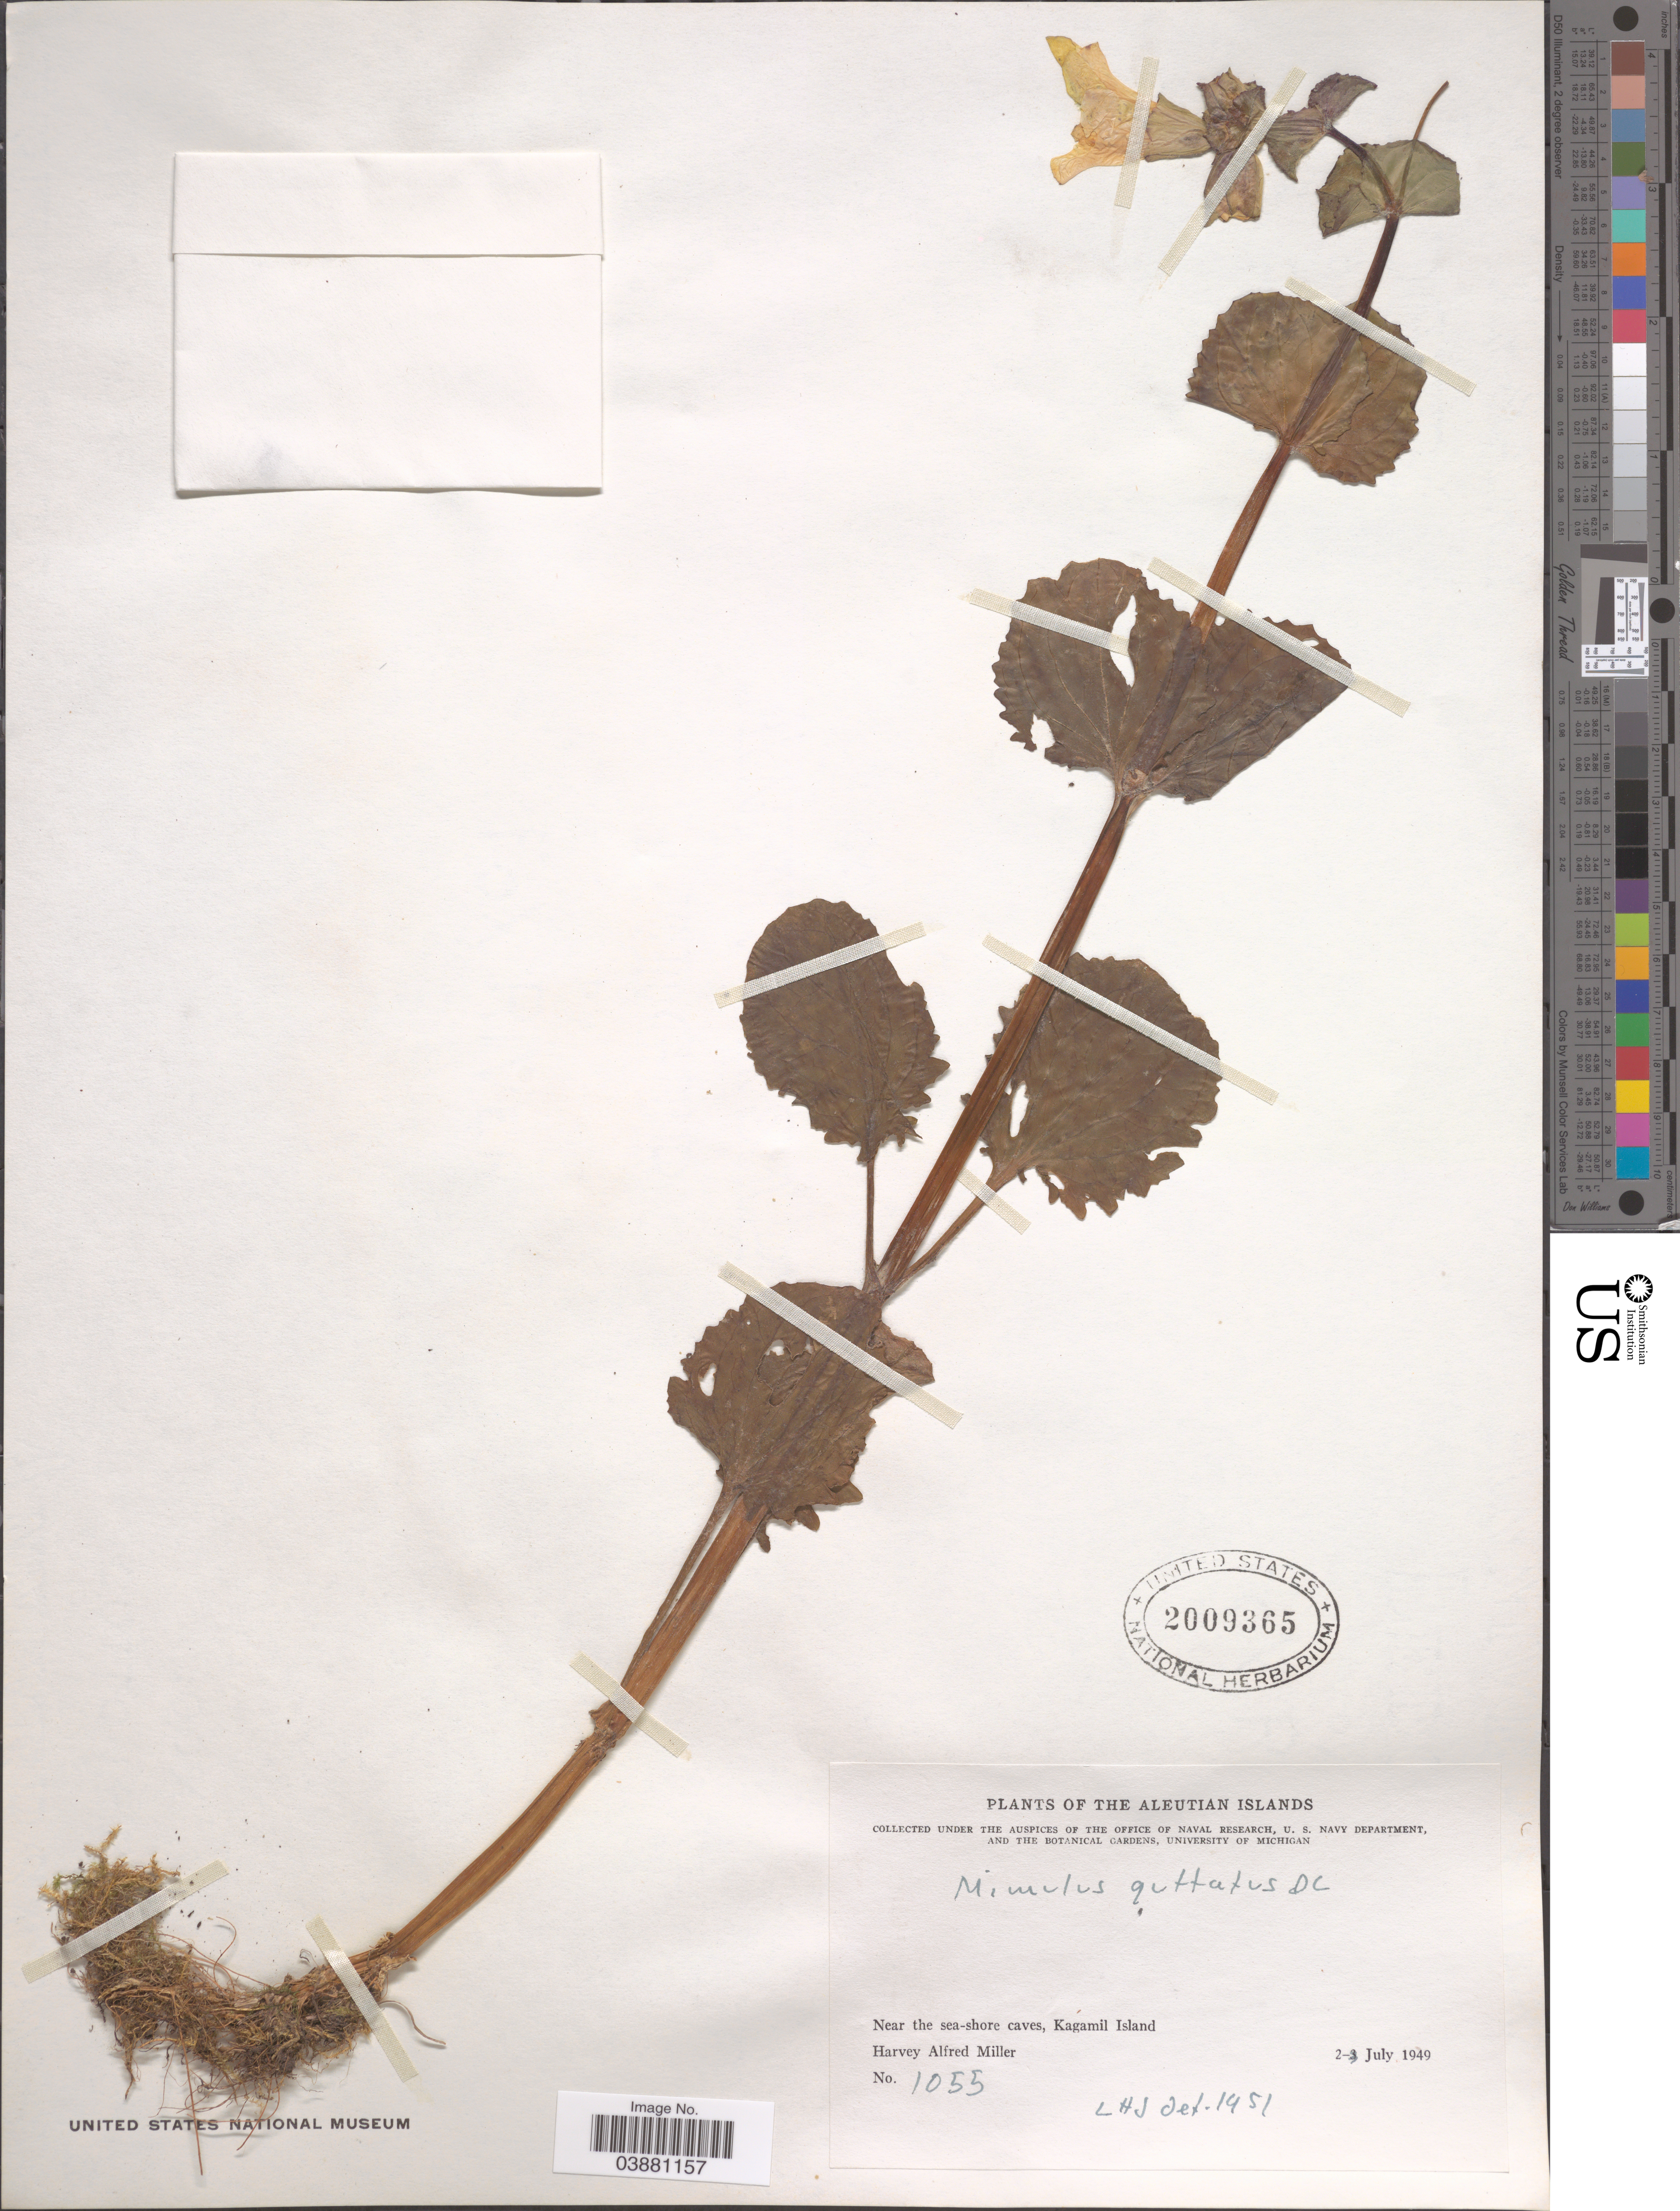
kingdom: Plantae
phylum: Tracheophyta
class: Magnoliopsida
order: Lamiales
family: Phrymaceae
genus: Mimulus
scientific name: Mimulus guttatus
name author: DC.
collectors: H. A. Miller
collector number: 1055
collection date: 1949-07-02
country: United States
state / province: Alaska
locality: The Aleutian Islands. Near the sea-shore caves, Kagamil Island.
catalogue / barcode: US 2009365